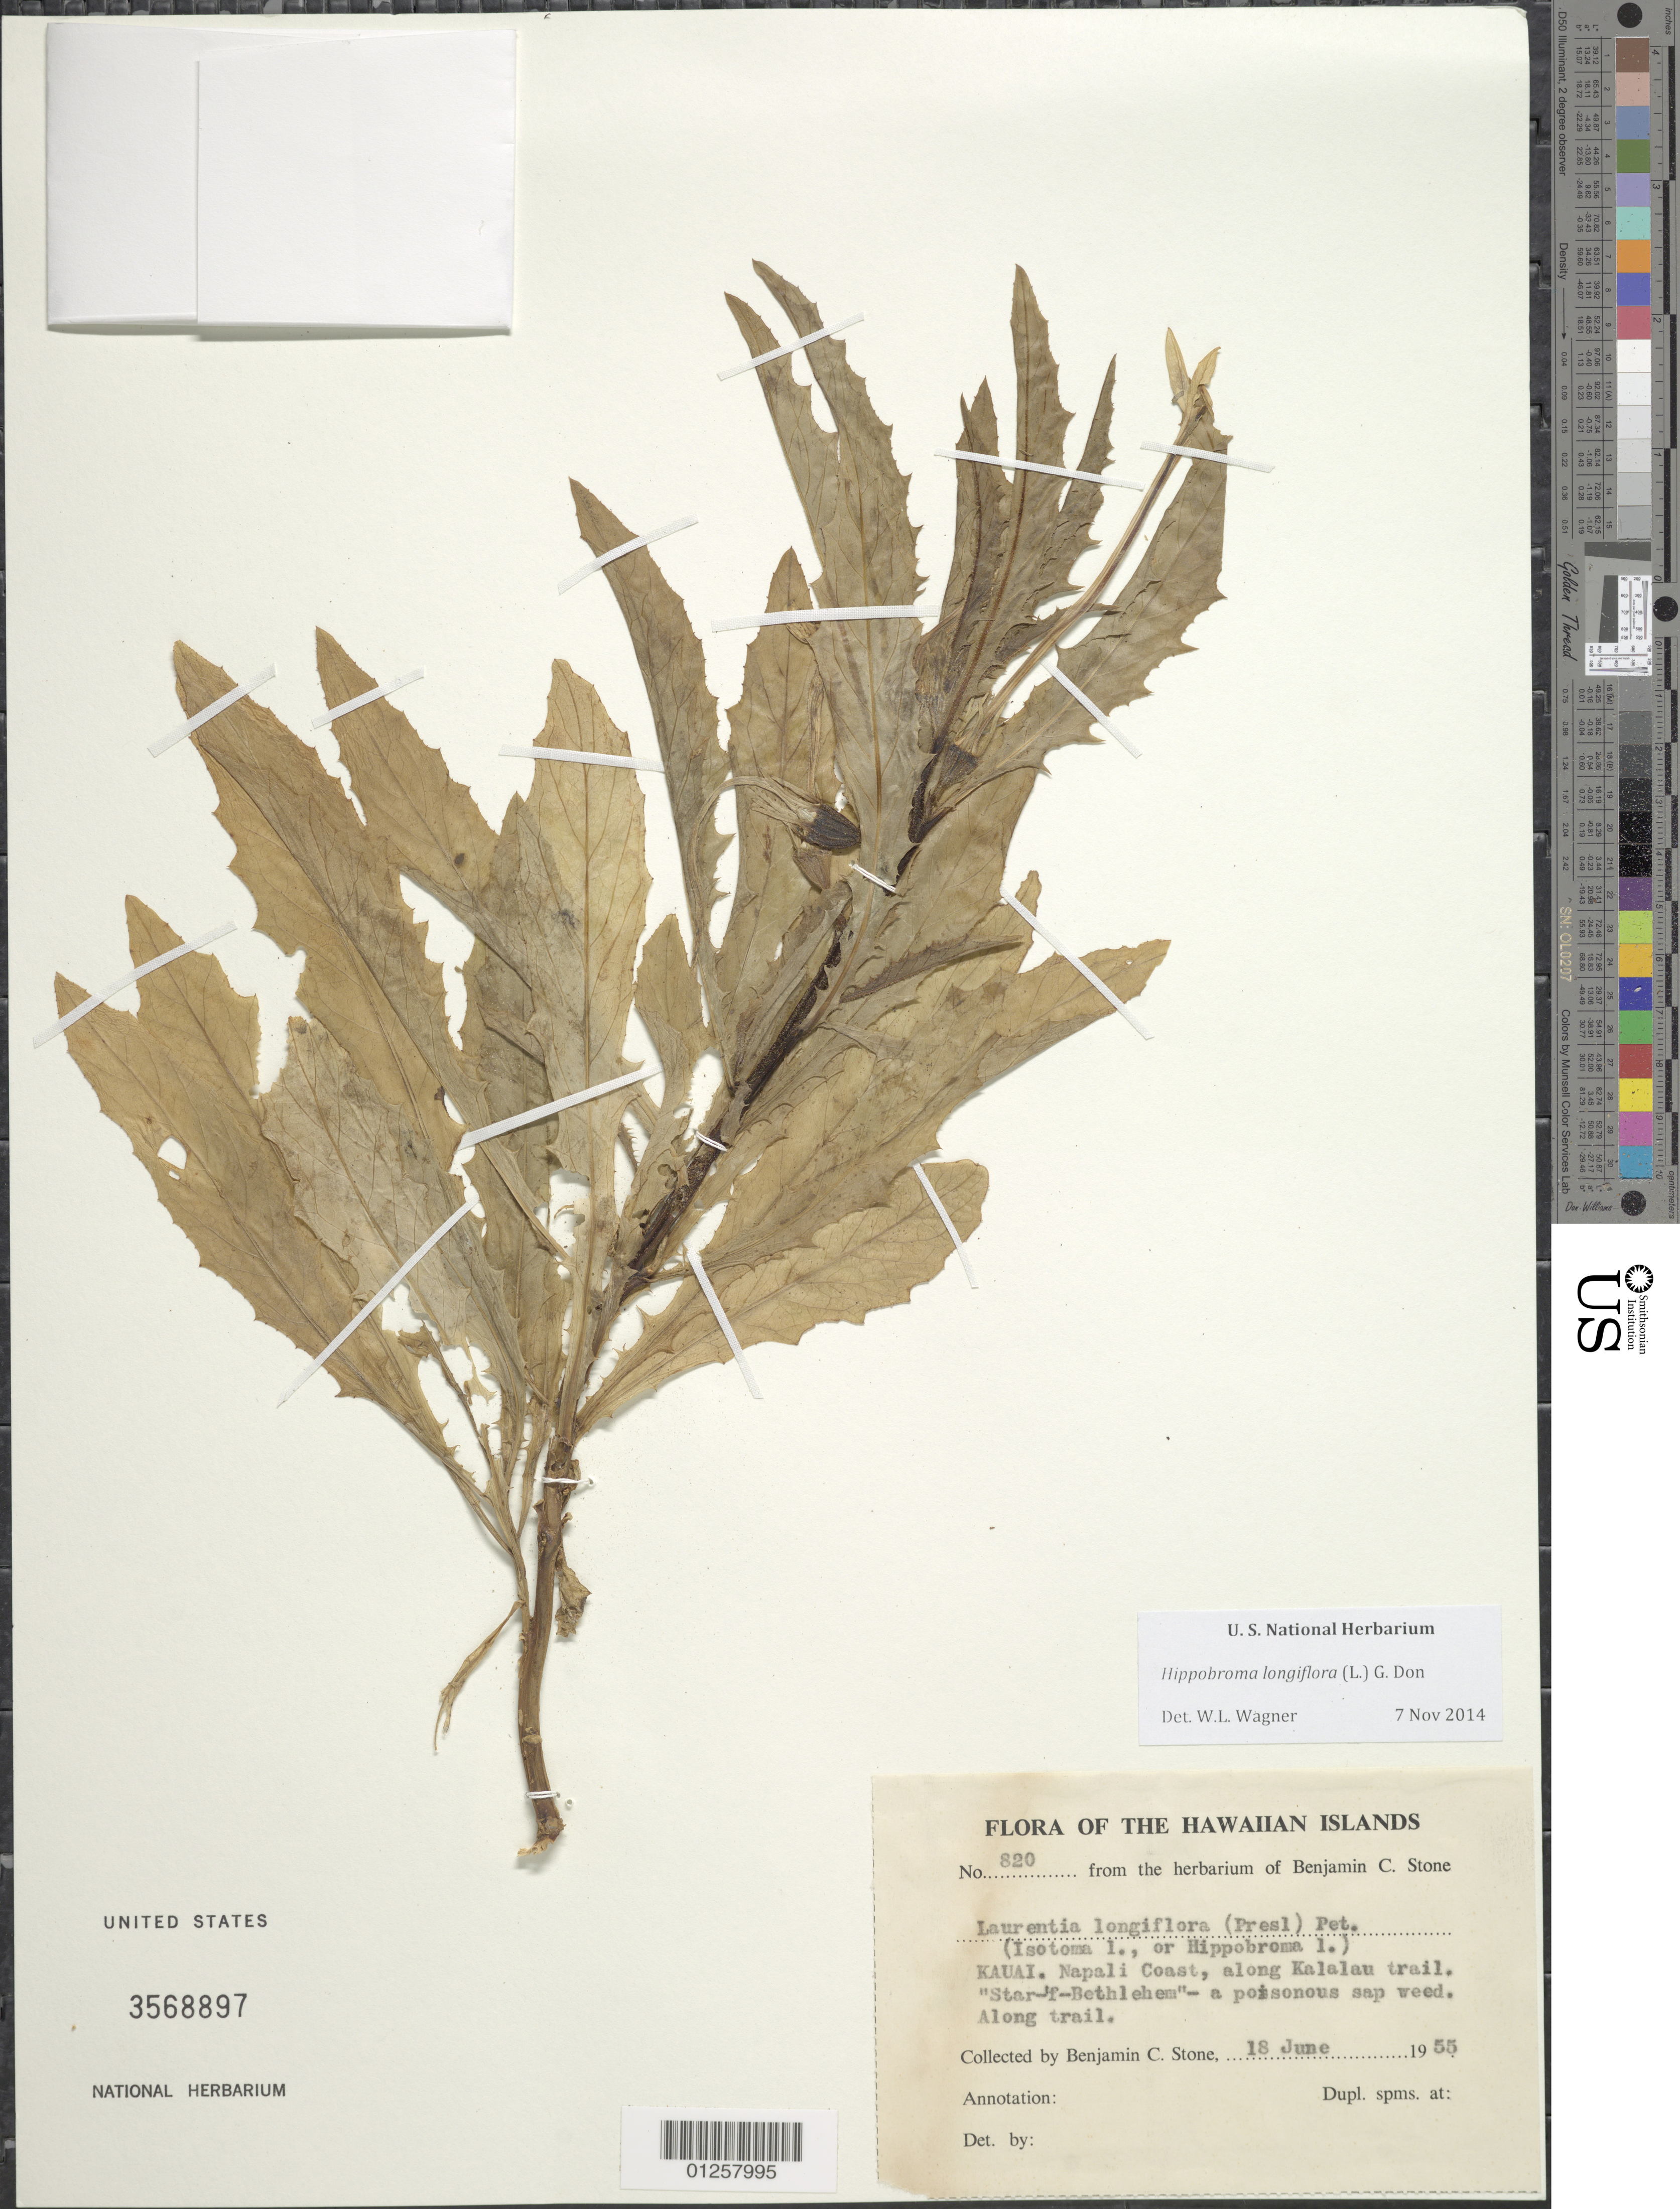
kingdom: Plantae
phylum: Tracheophyta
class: Magnoliopsida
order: Asterales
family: Campanulaceae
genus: Hippobroma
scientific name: Hippobroma longiflora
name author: (L.) G. Don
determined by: Wagner, W. L., (BOT), Smithsonian Institution - National Museum of Natural History (UNITED STATES)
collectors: B. C. Stone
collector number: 820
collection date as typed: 18 Jun 1955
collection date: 1955-06-18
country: United States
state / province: Hawaii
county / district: Kauai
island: Kaua'i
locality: Napali coast, along Kalalau trail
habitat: Along trail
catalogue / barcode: US 3568897